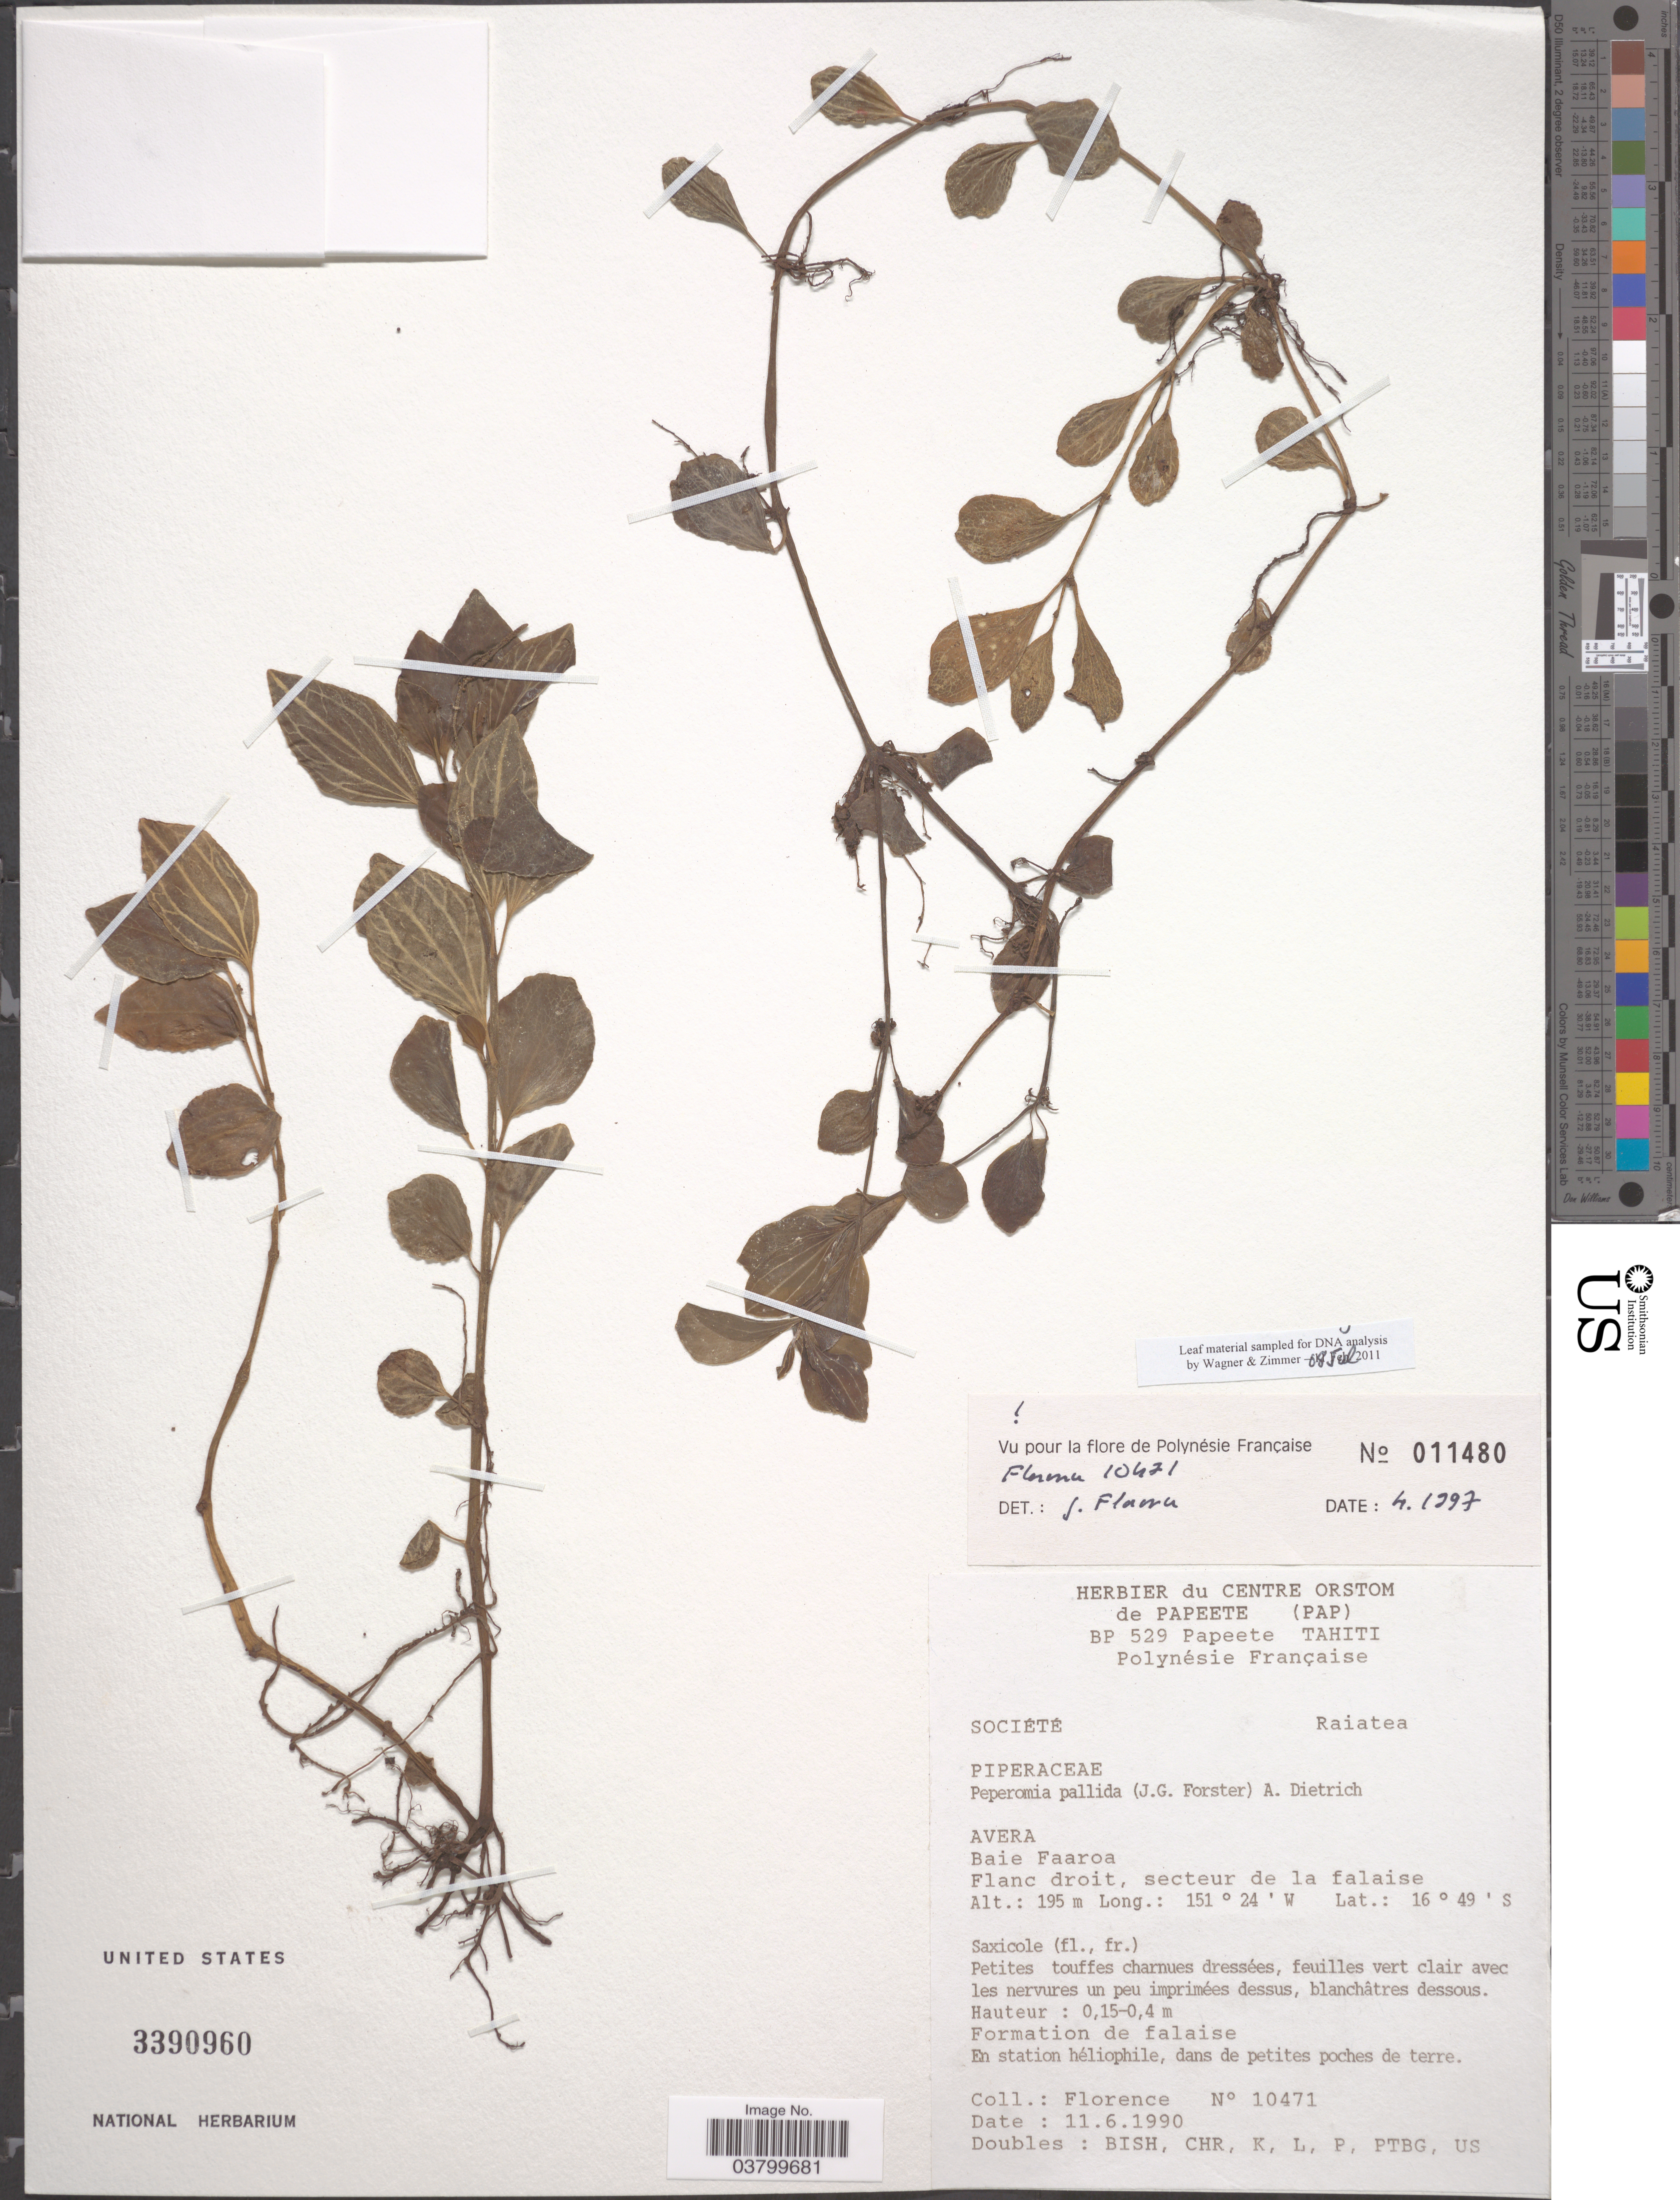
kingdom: Plantae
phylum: Tracheophyta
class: Magnoliopsida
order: Piperales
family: Piperaceae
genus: Peperomia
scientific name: Peperomia pallida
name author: (G. Forst.) Dietr.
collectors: -. Florence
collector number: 10471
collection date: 1990-06-11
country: French Polynesia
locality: Société. Raiatea. Avera. Baie Faaroa, Flanc droit, secteur de la falaise.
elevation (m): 195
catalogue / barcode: US 3390960